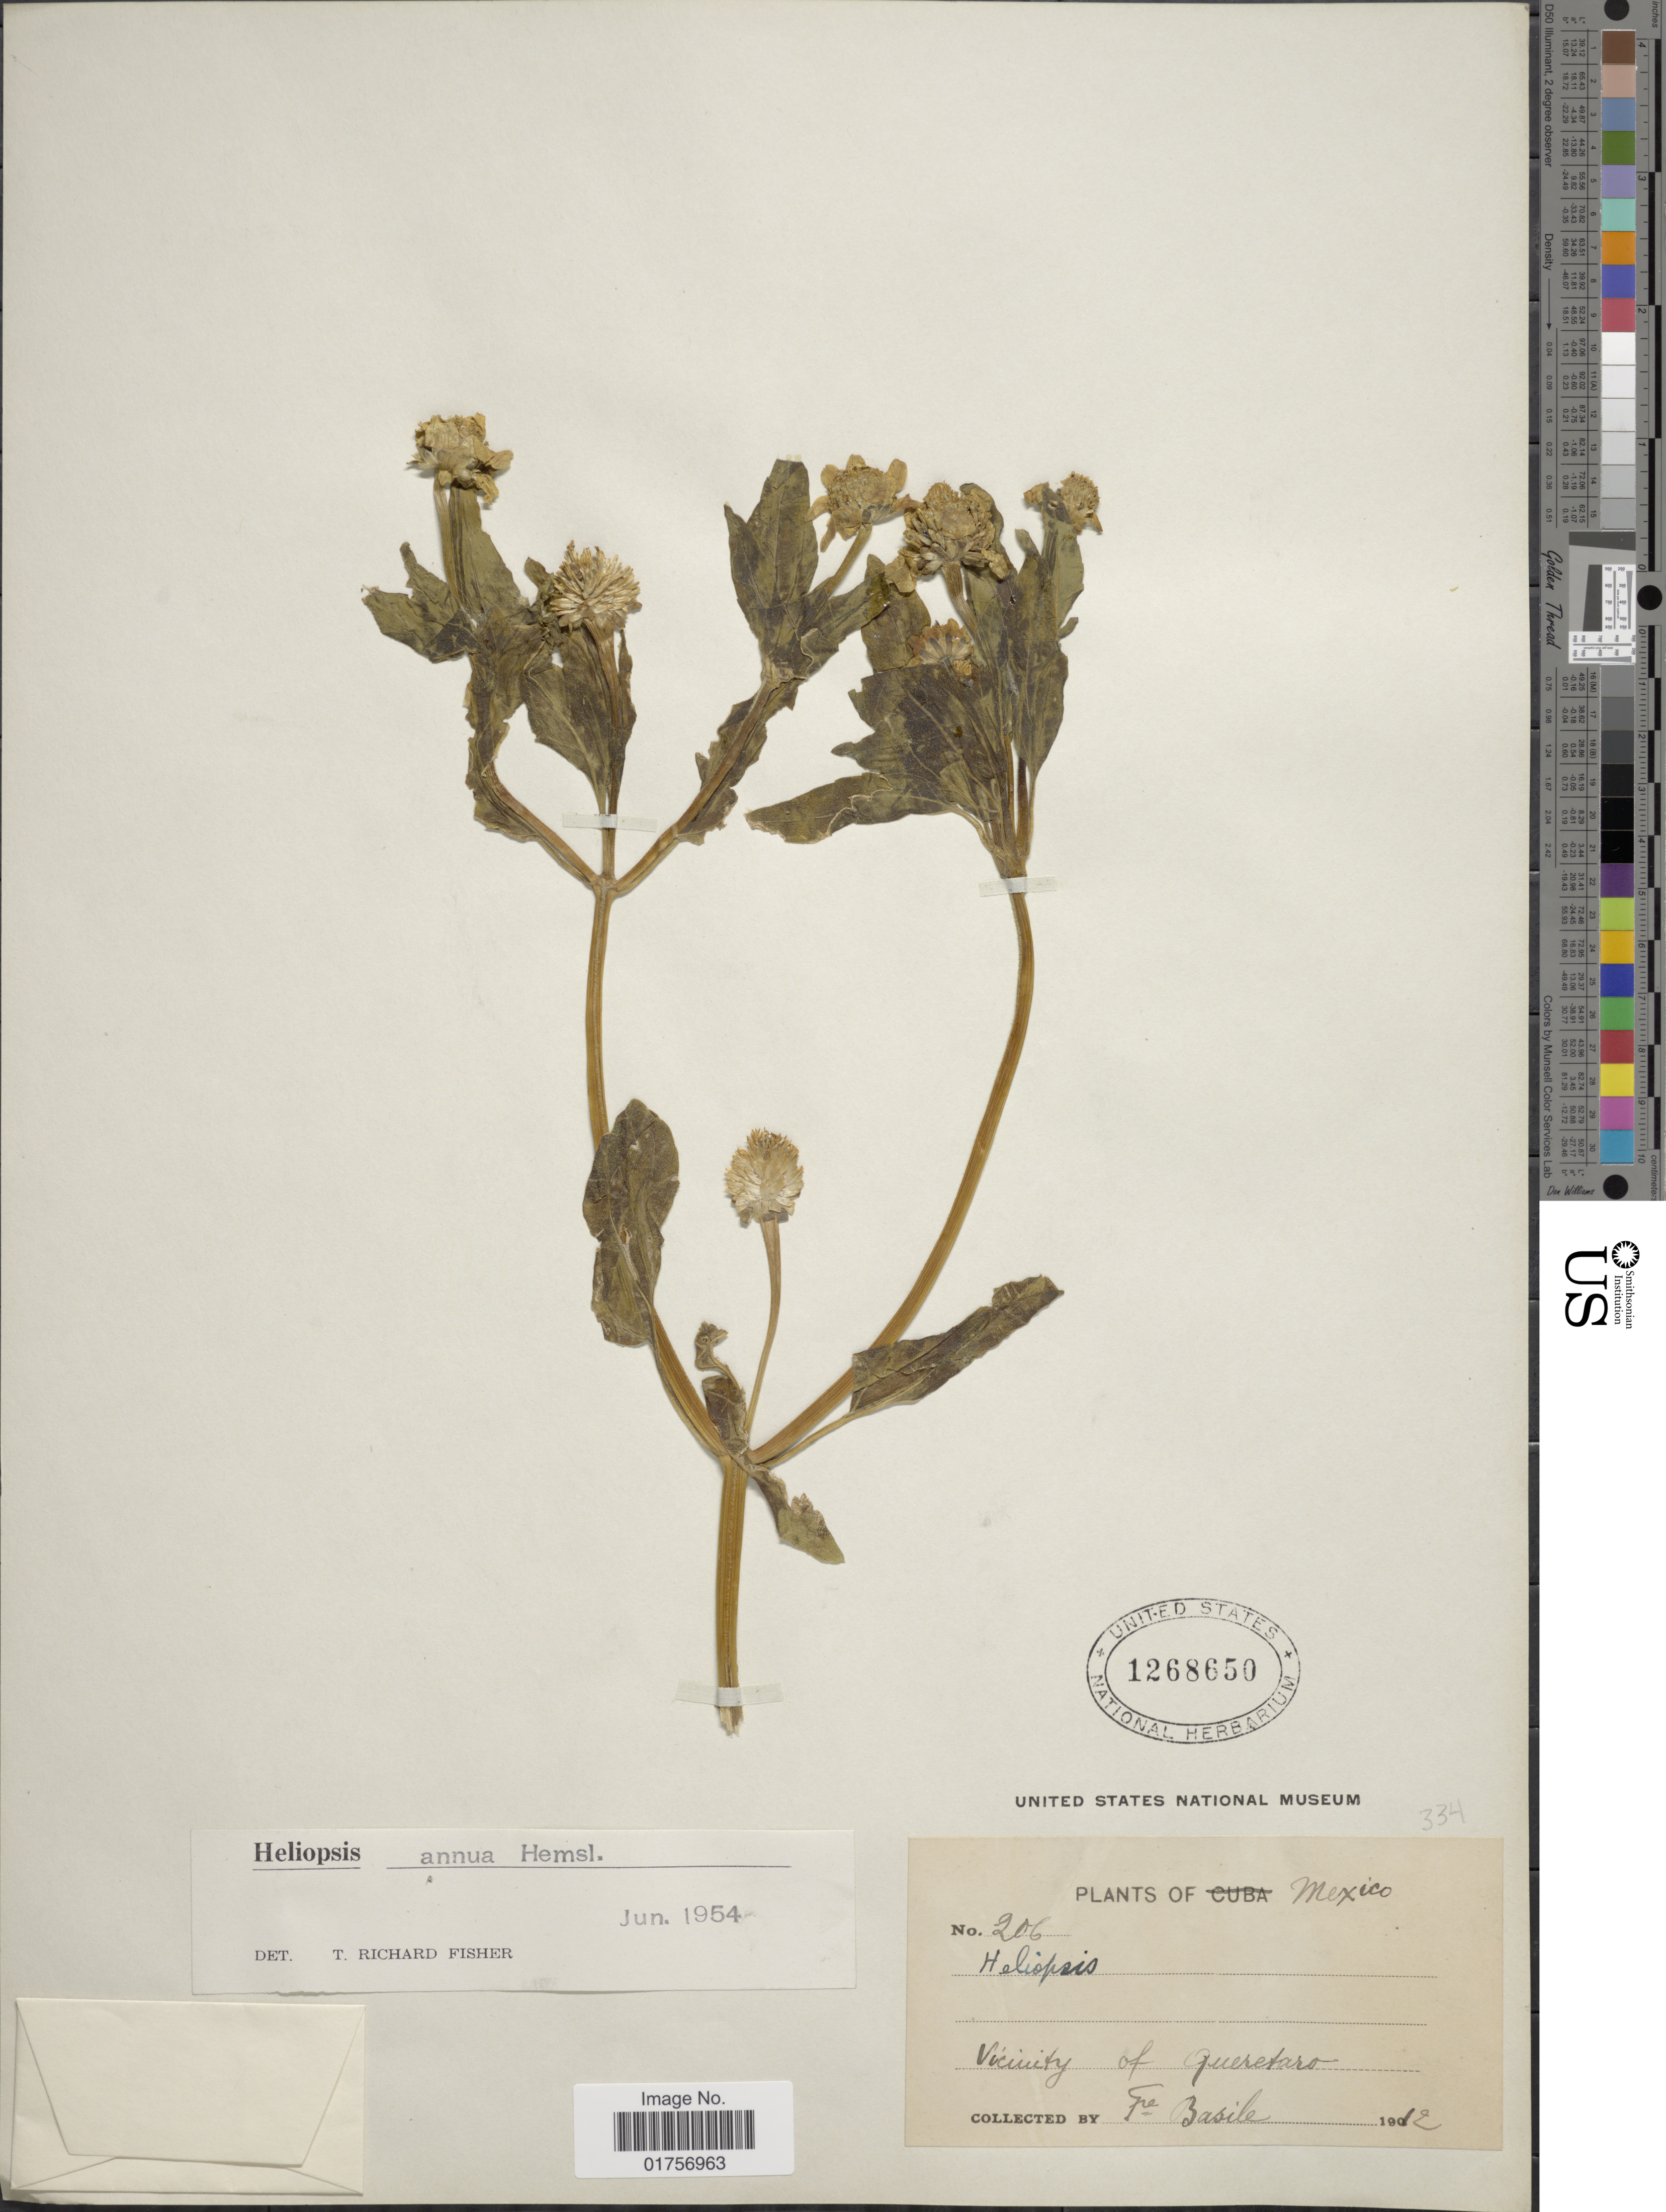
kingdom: Plantae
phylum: Tracheophyta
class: Magnoliopsida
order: Asterales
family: Asteraceae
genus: Heliopsis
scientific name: Heliopsis annua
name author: Hemsl.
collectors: Bro. Basile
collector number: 206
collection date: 1912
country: Mexico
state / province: Querétaro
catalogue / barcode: US 1268650